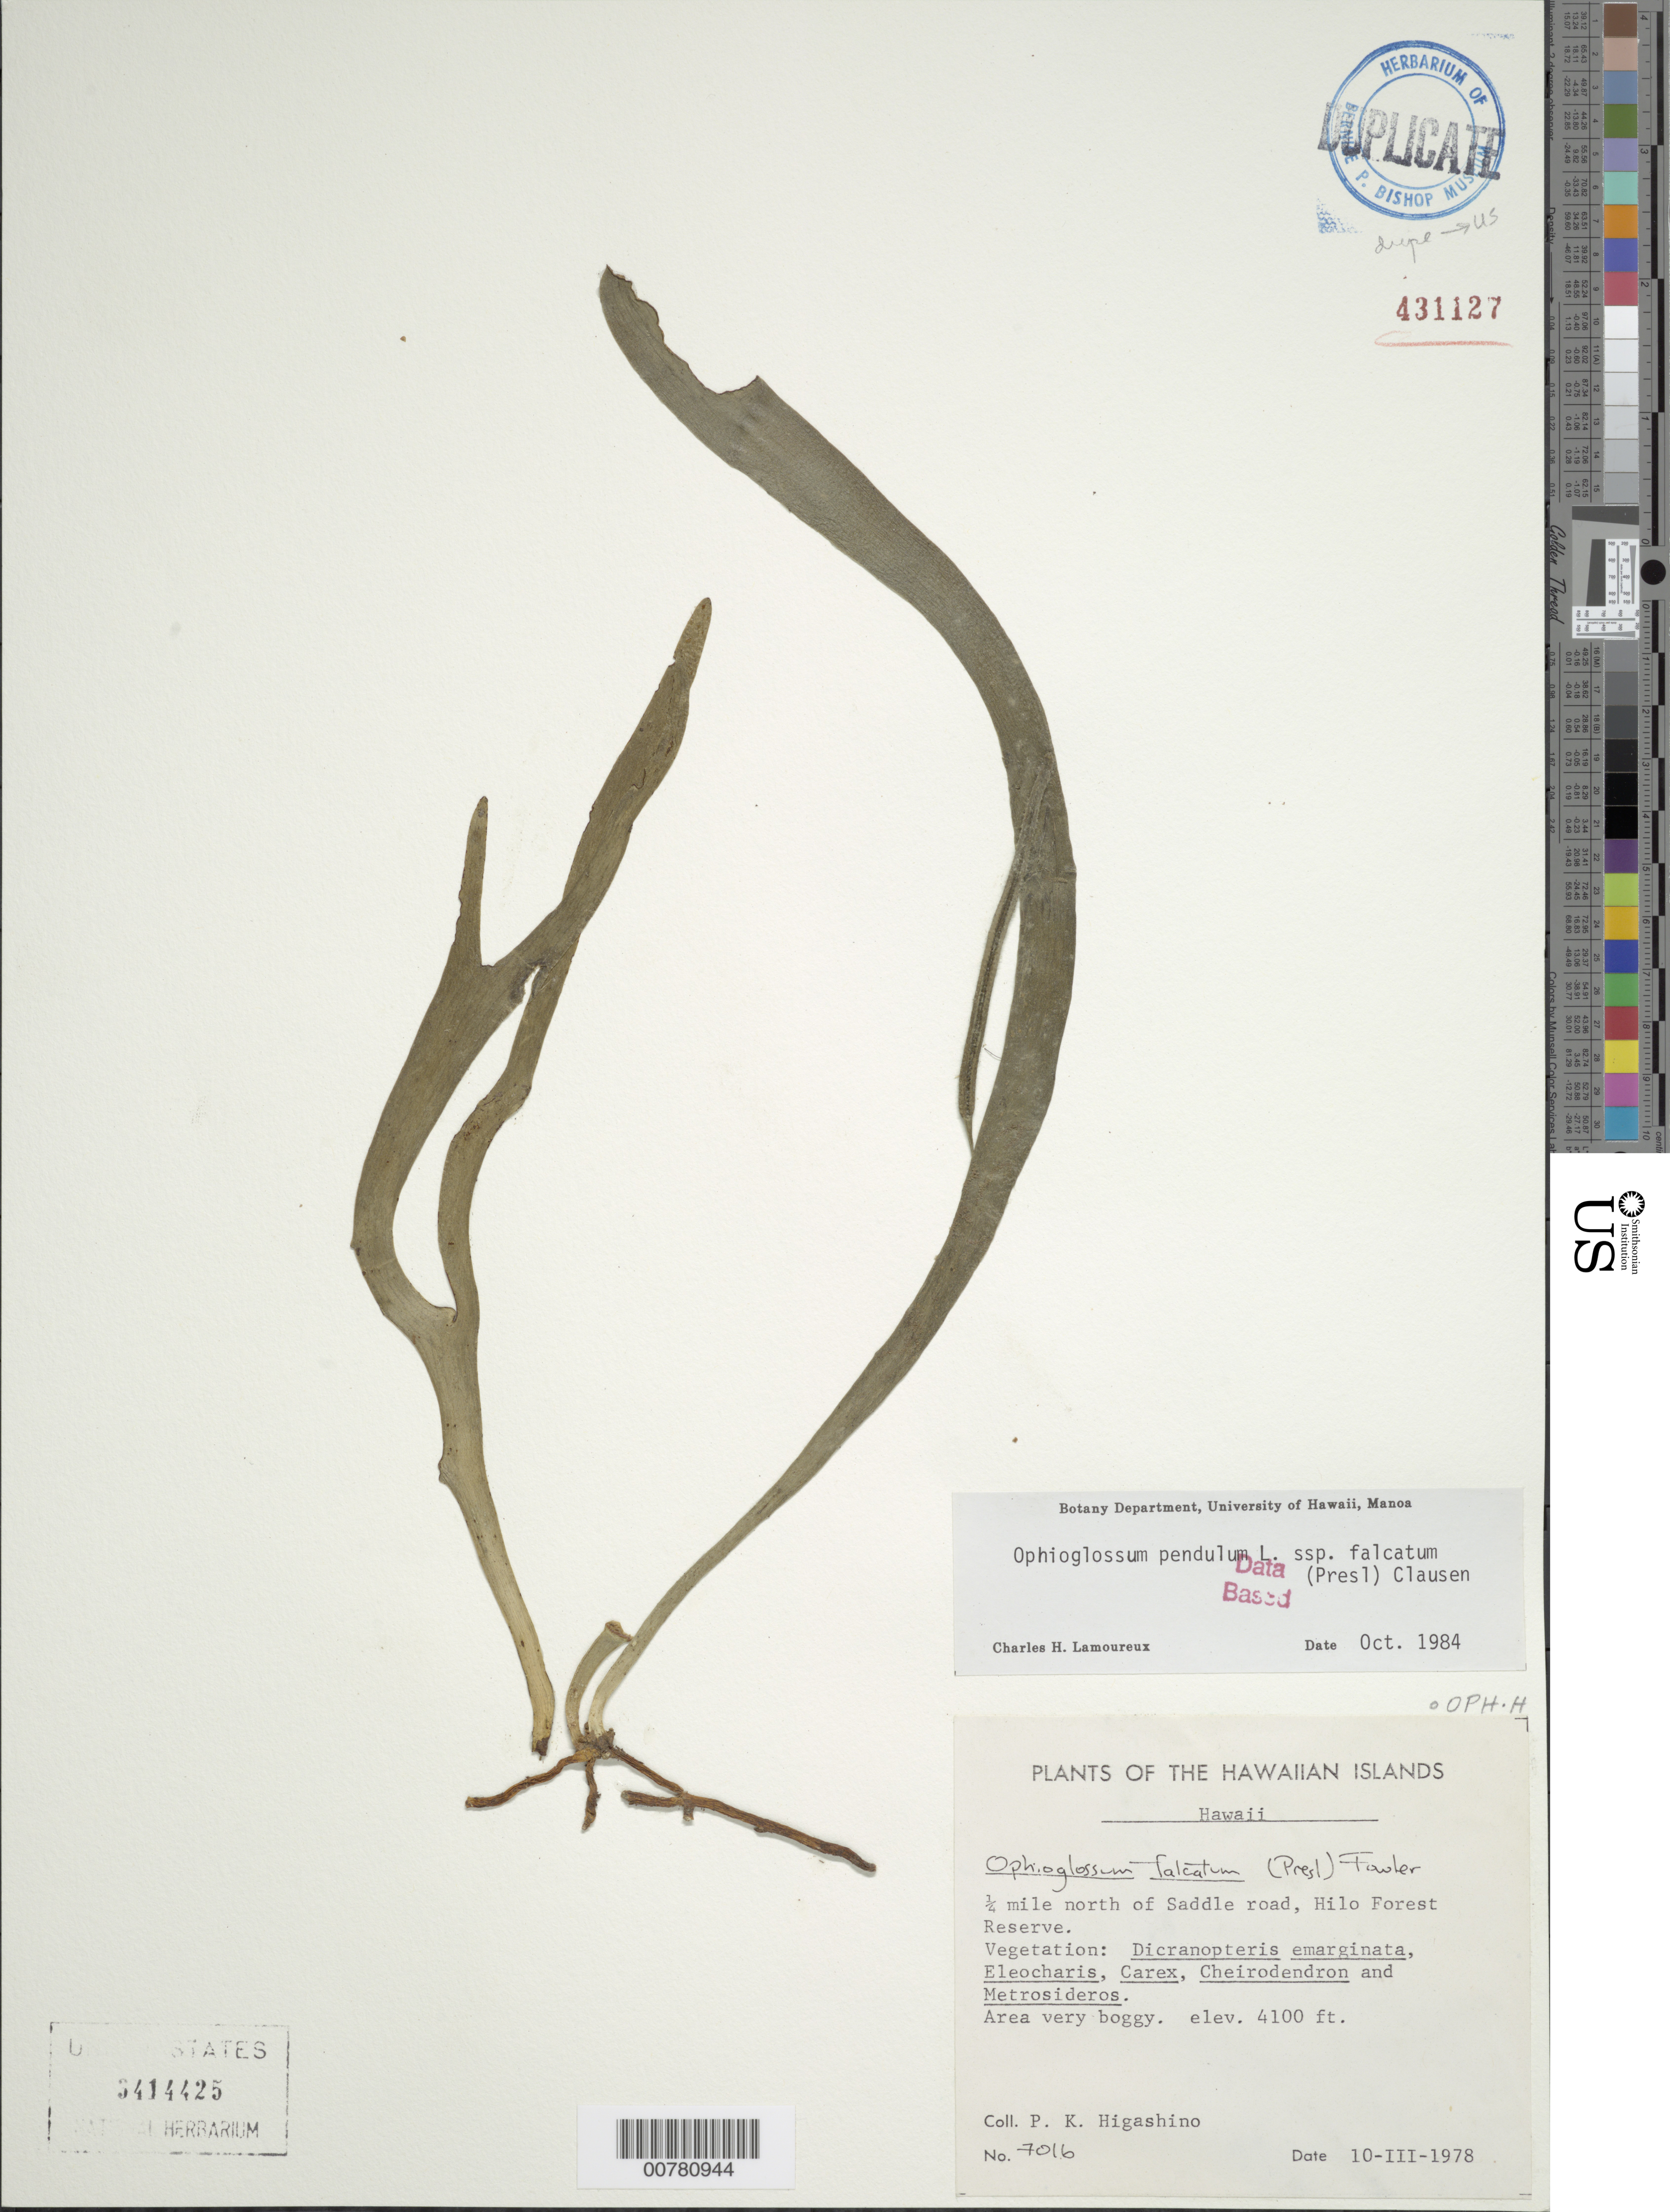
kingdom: Plantae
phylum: Tracheophyta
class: Polypodiopsida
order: Ophioglossales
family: Ophioglossaceae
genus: Ophioderma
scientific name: Ophioderma pendulum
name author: (L.) C. Presl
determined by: Wagner, W. L., (BOT), Smithsonian Institution - National Museum of Natural History (UNITED STATES)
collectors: P. Higashino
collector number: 7016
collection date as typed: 10 Mar 1978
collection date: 1978-03-10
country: United States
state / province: Hawaii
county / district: Hawaii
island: Hawaii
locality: Hilo FR; 0.25 mi. N of Saddle Rd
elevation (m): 1249.7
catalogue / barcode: US 3414425